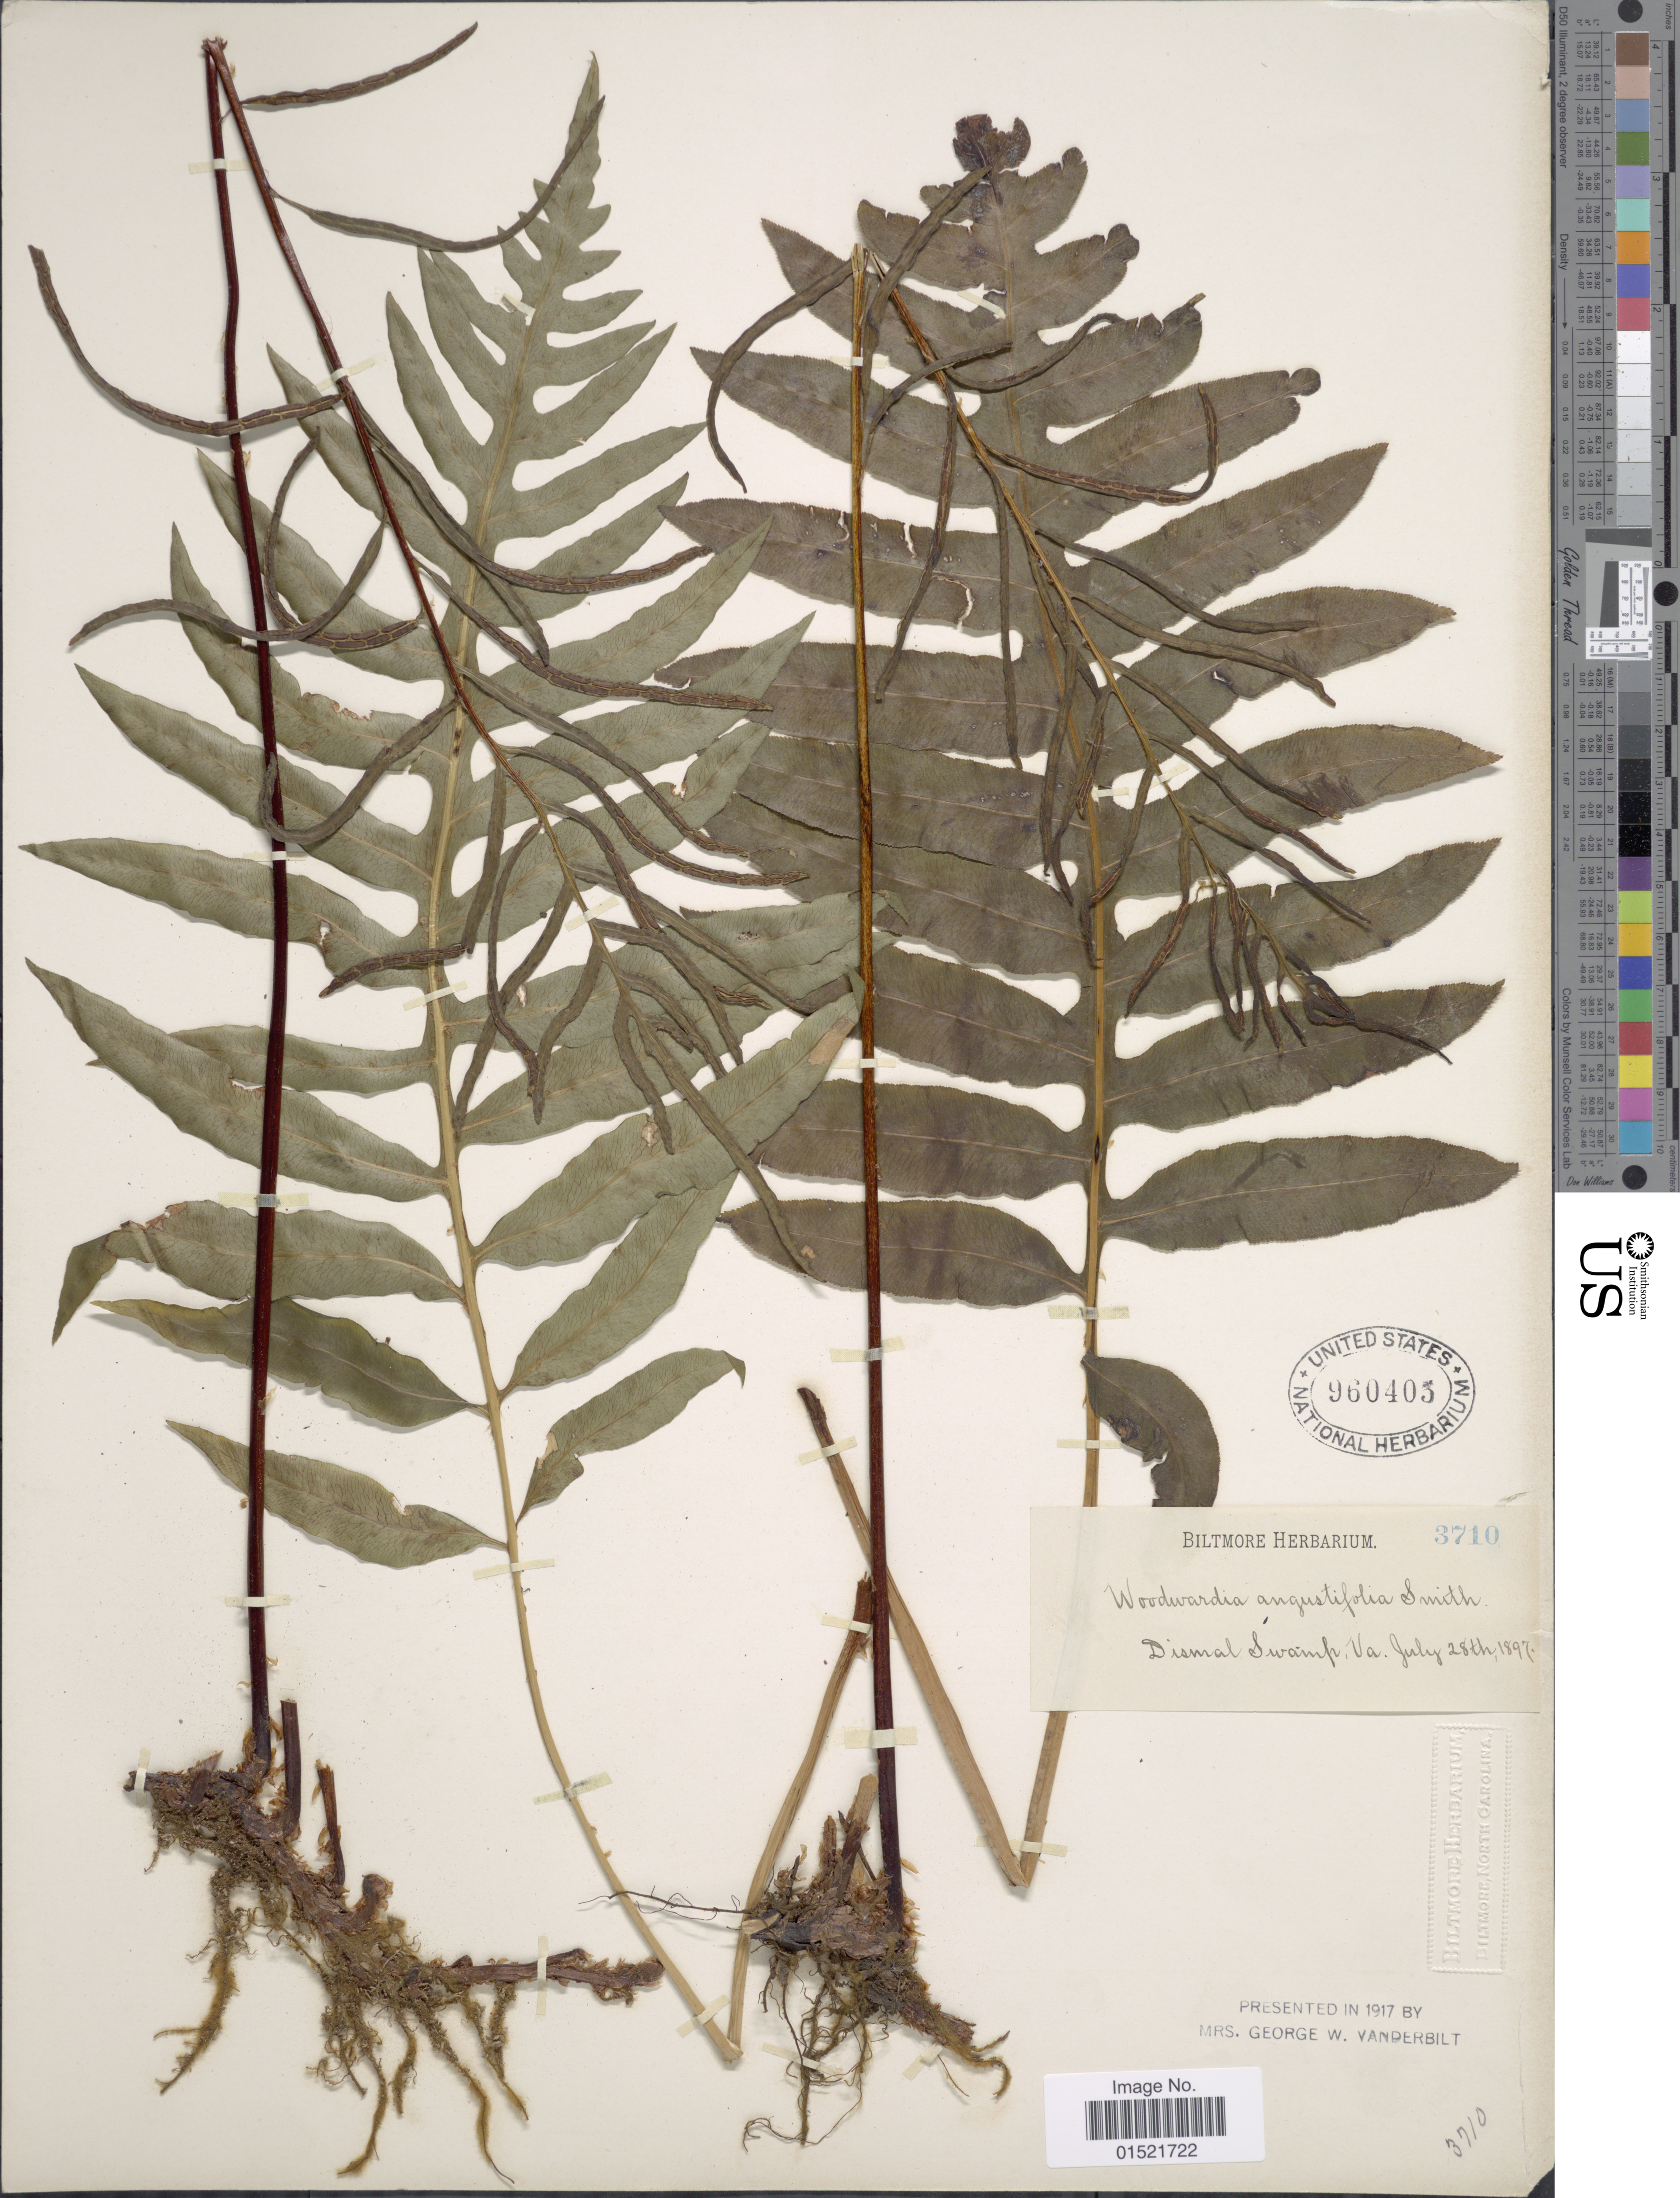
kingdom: Plantae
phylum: Tracheophyta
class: Polypodiopsida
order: Polypodiales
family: Blechnaceae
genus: Woodwardia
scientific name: Woodwardia areolata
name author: (L.) T. Moore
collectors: ex herb. Biltmore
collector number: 3710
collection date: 1897-07-28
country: United States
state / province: Virginia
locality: Dismal Swamp, Va.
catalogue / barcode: US 960403